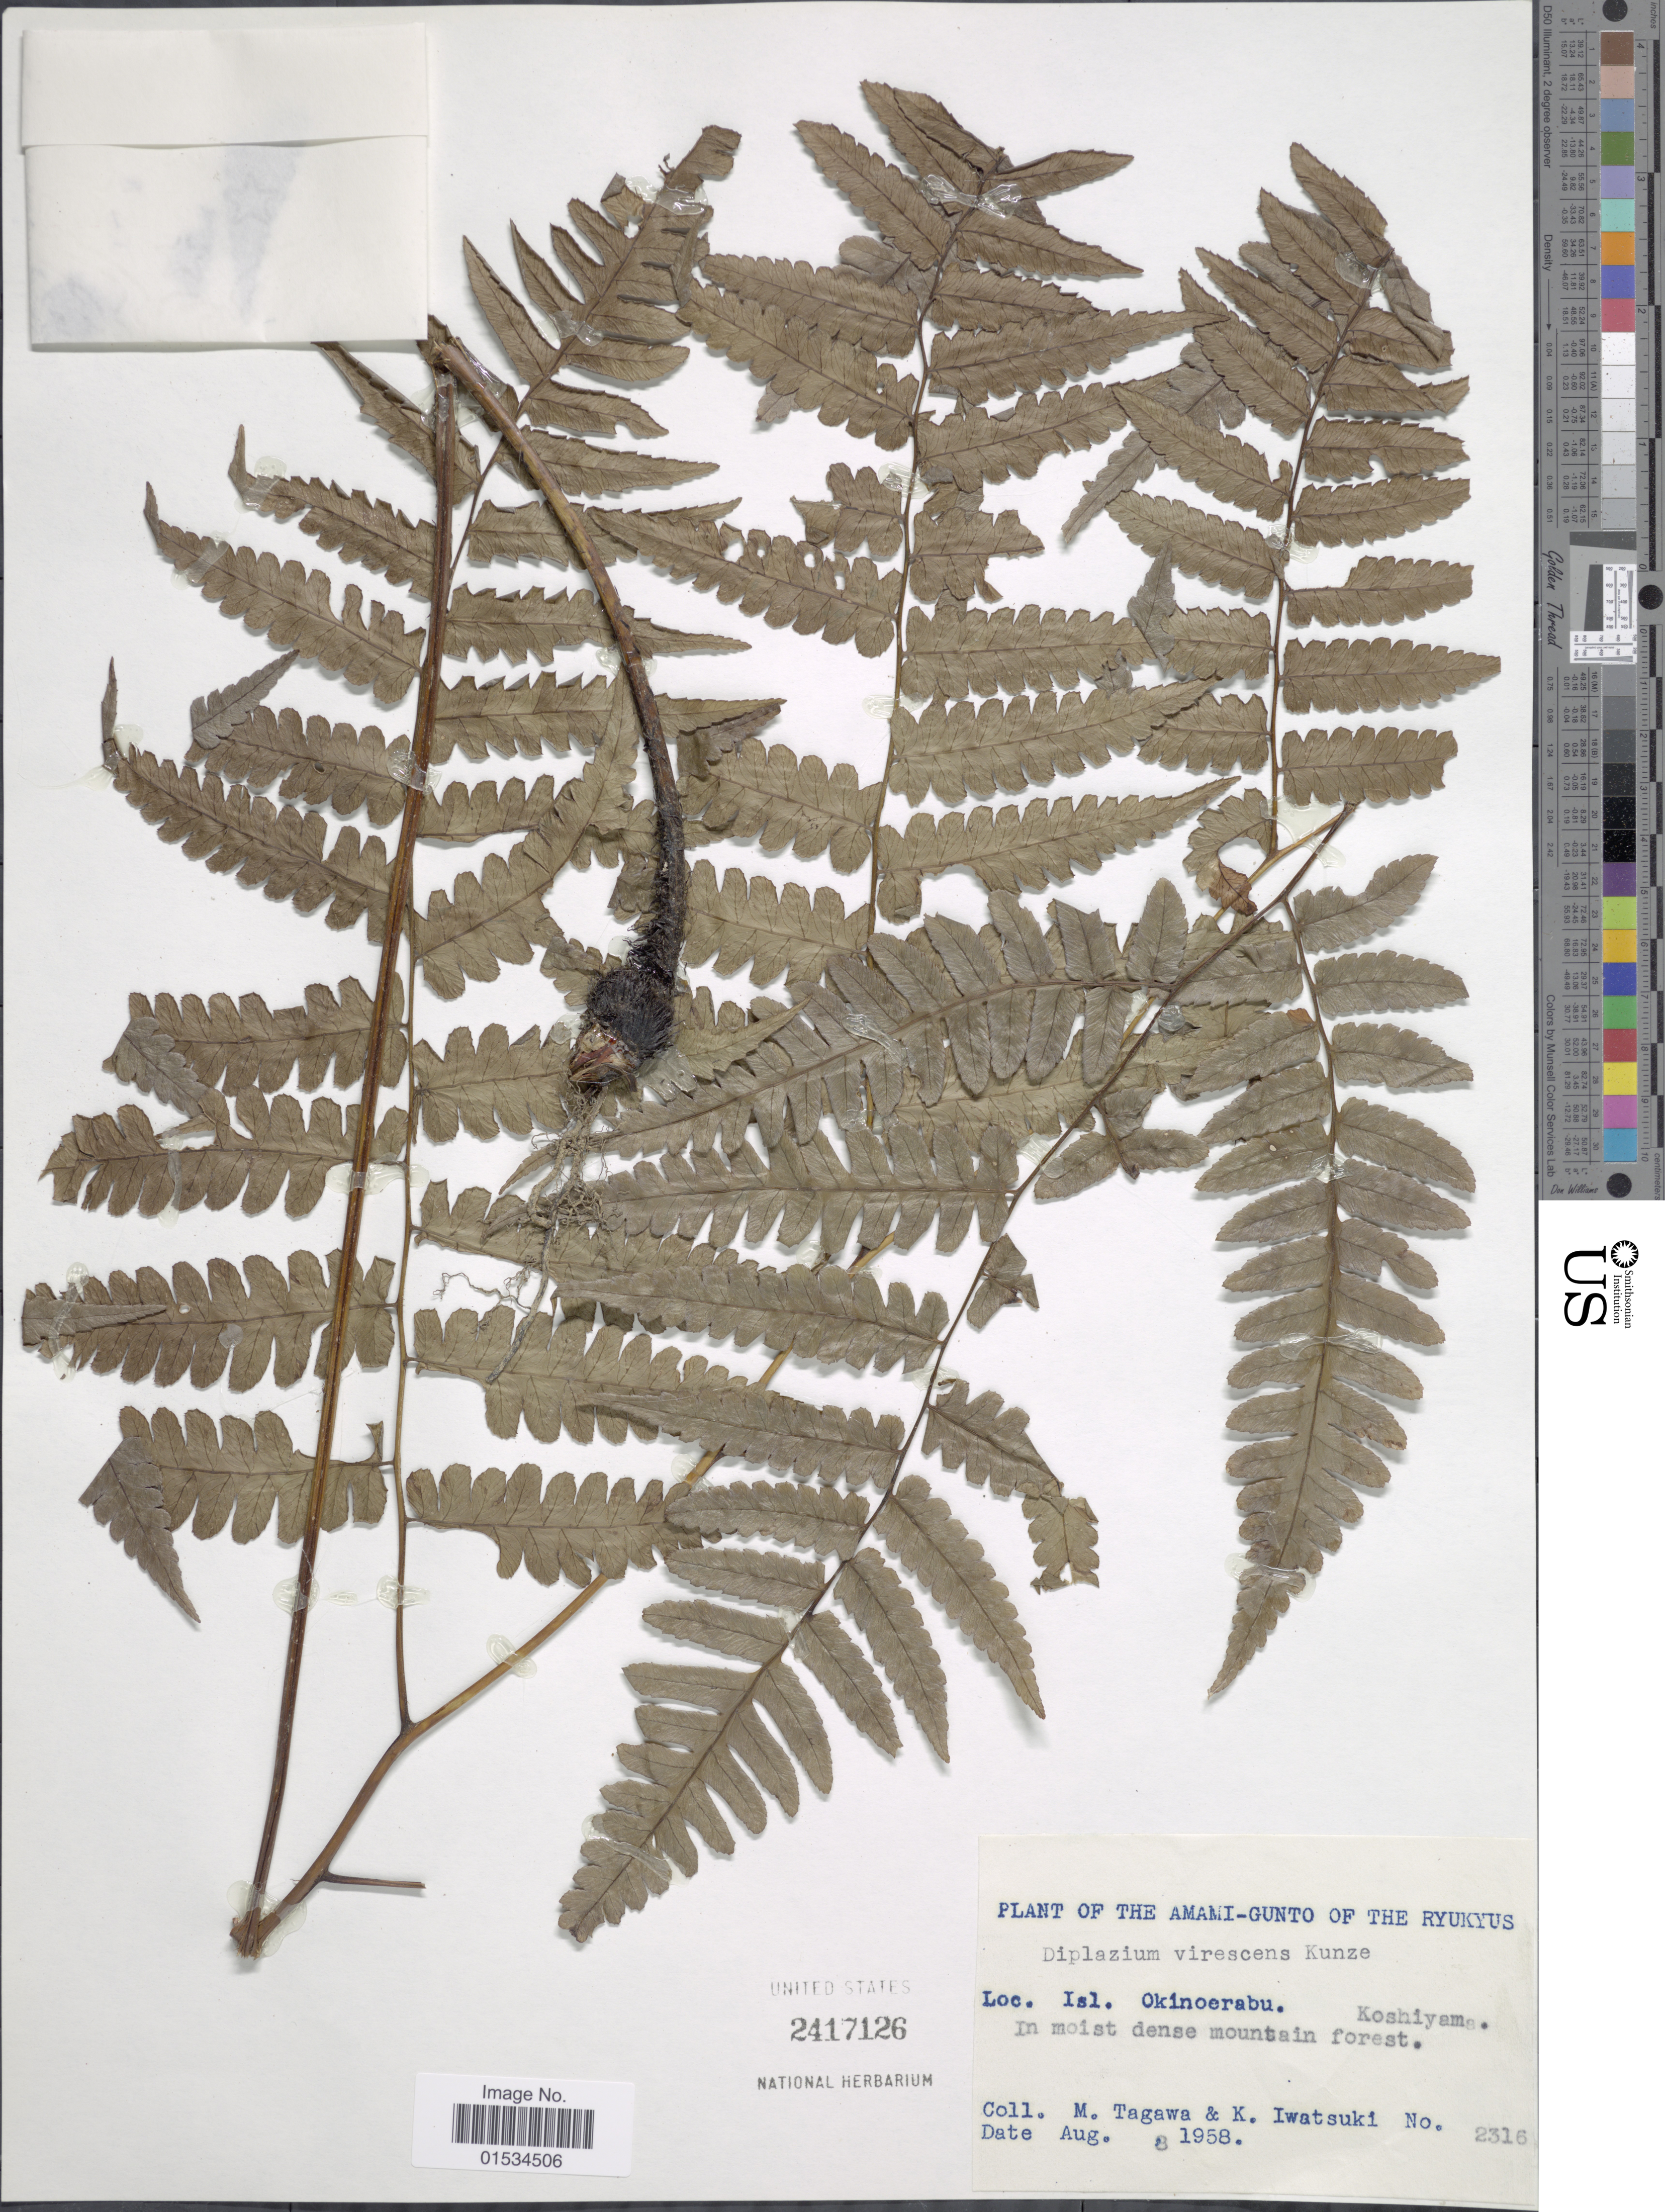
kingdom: Plantae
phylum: Tracheophyta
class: Polypodiopsida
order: Polypodiales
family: Athyriaceae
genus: Diplazium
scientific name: Diplazium virescens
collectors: M. Tagawa & K. Iwatsuki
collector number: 2316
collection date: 1958-08-08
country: Japan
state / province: Okinawa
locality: TheAmami-gunto of the Ryukyus, Isl. Okinoerabu, Koshiyama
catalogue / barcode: US 2417126